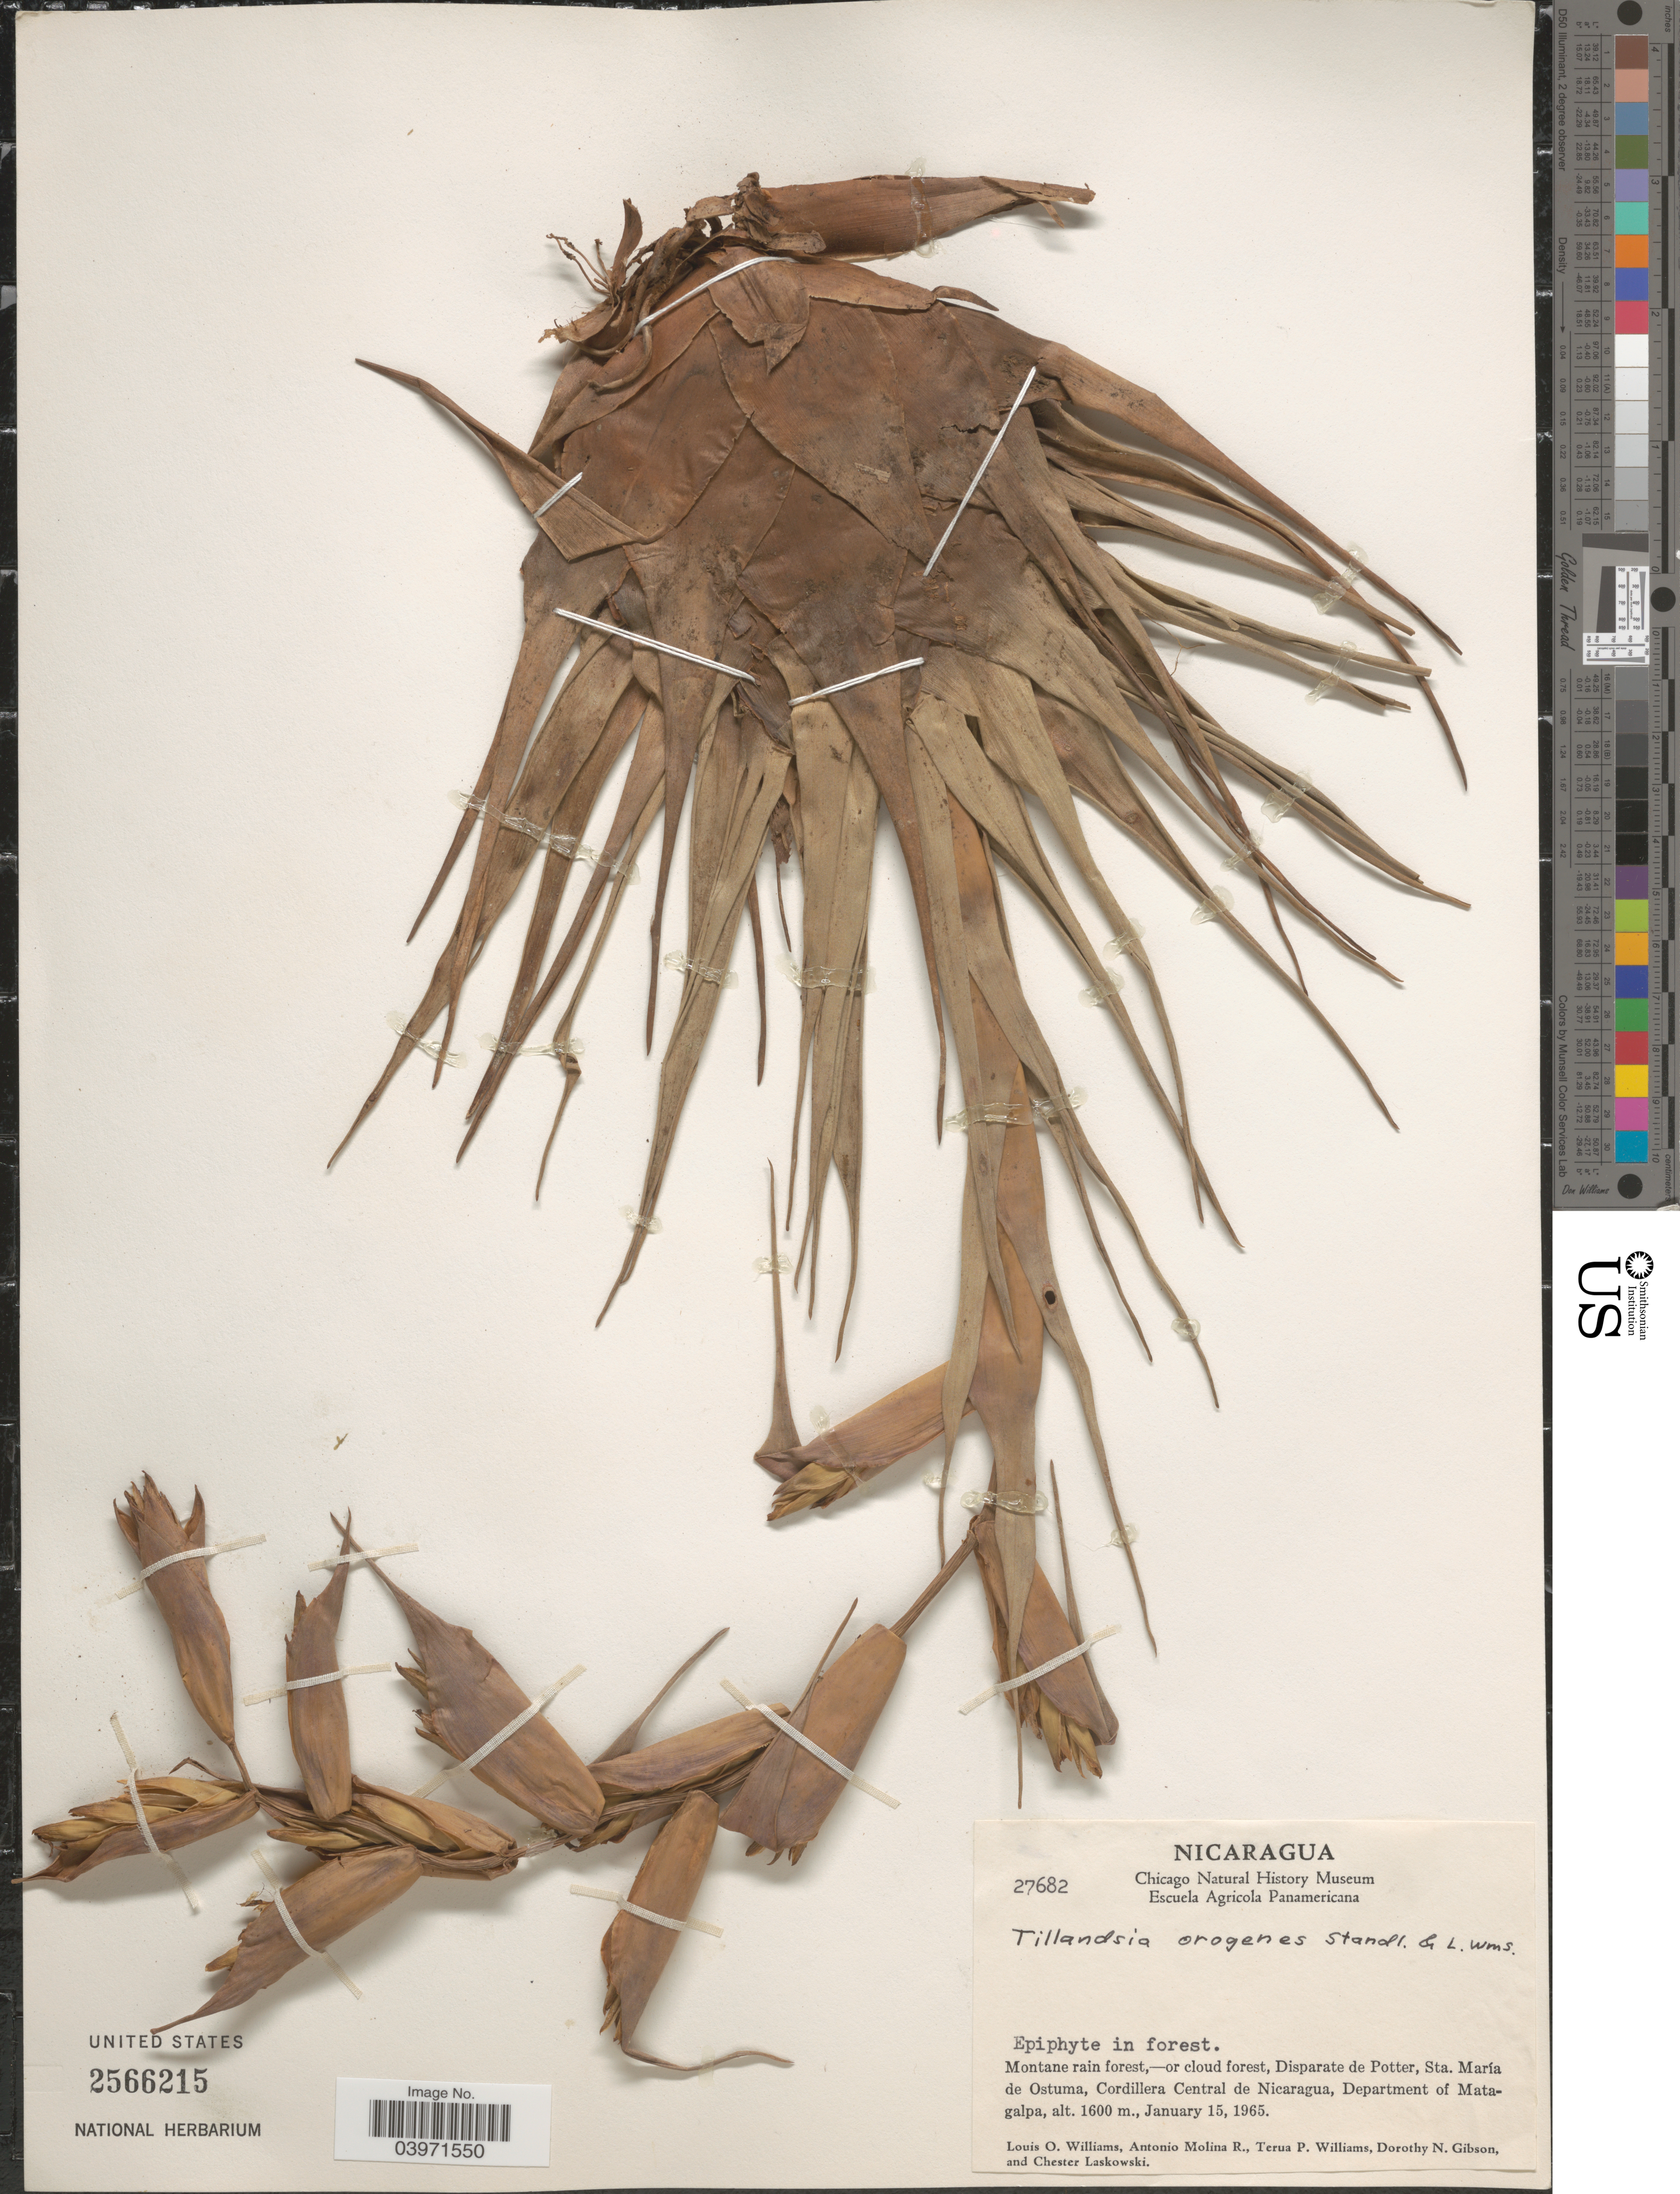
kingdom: Plantae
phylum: Tracheophyta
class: Liliopsida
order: Poales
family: Bromeliaceae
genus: Tillandsia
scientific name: Tillandsia orogenes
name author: Standl. & L.O. Williams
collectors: L. O. Williams, A. Molina R., T. Williams, D. N. Gibson & C. Laskowski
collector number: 27682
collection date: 1965-01-15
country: Nicaragua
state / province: Matagalpa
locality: Montane rain forest, --or cloud forest, Disparate de Potter, Sta. María de Ostuma, Cordillera Central de Nicaragua, Department of Matagalpa.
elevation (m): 1600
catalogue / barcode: US 2566215